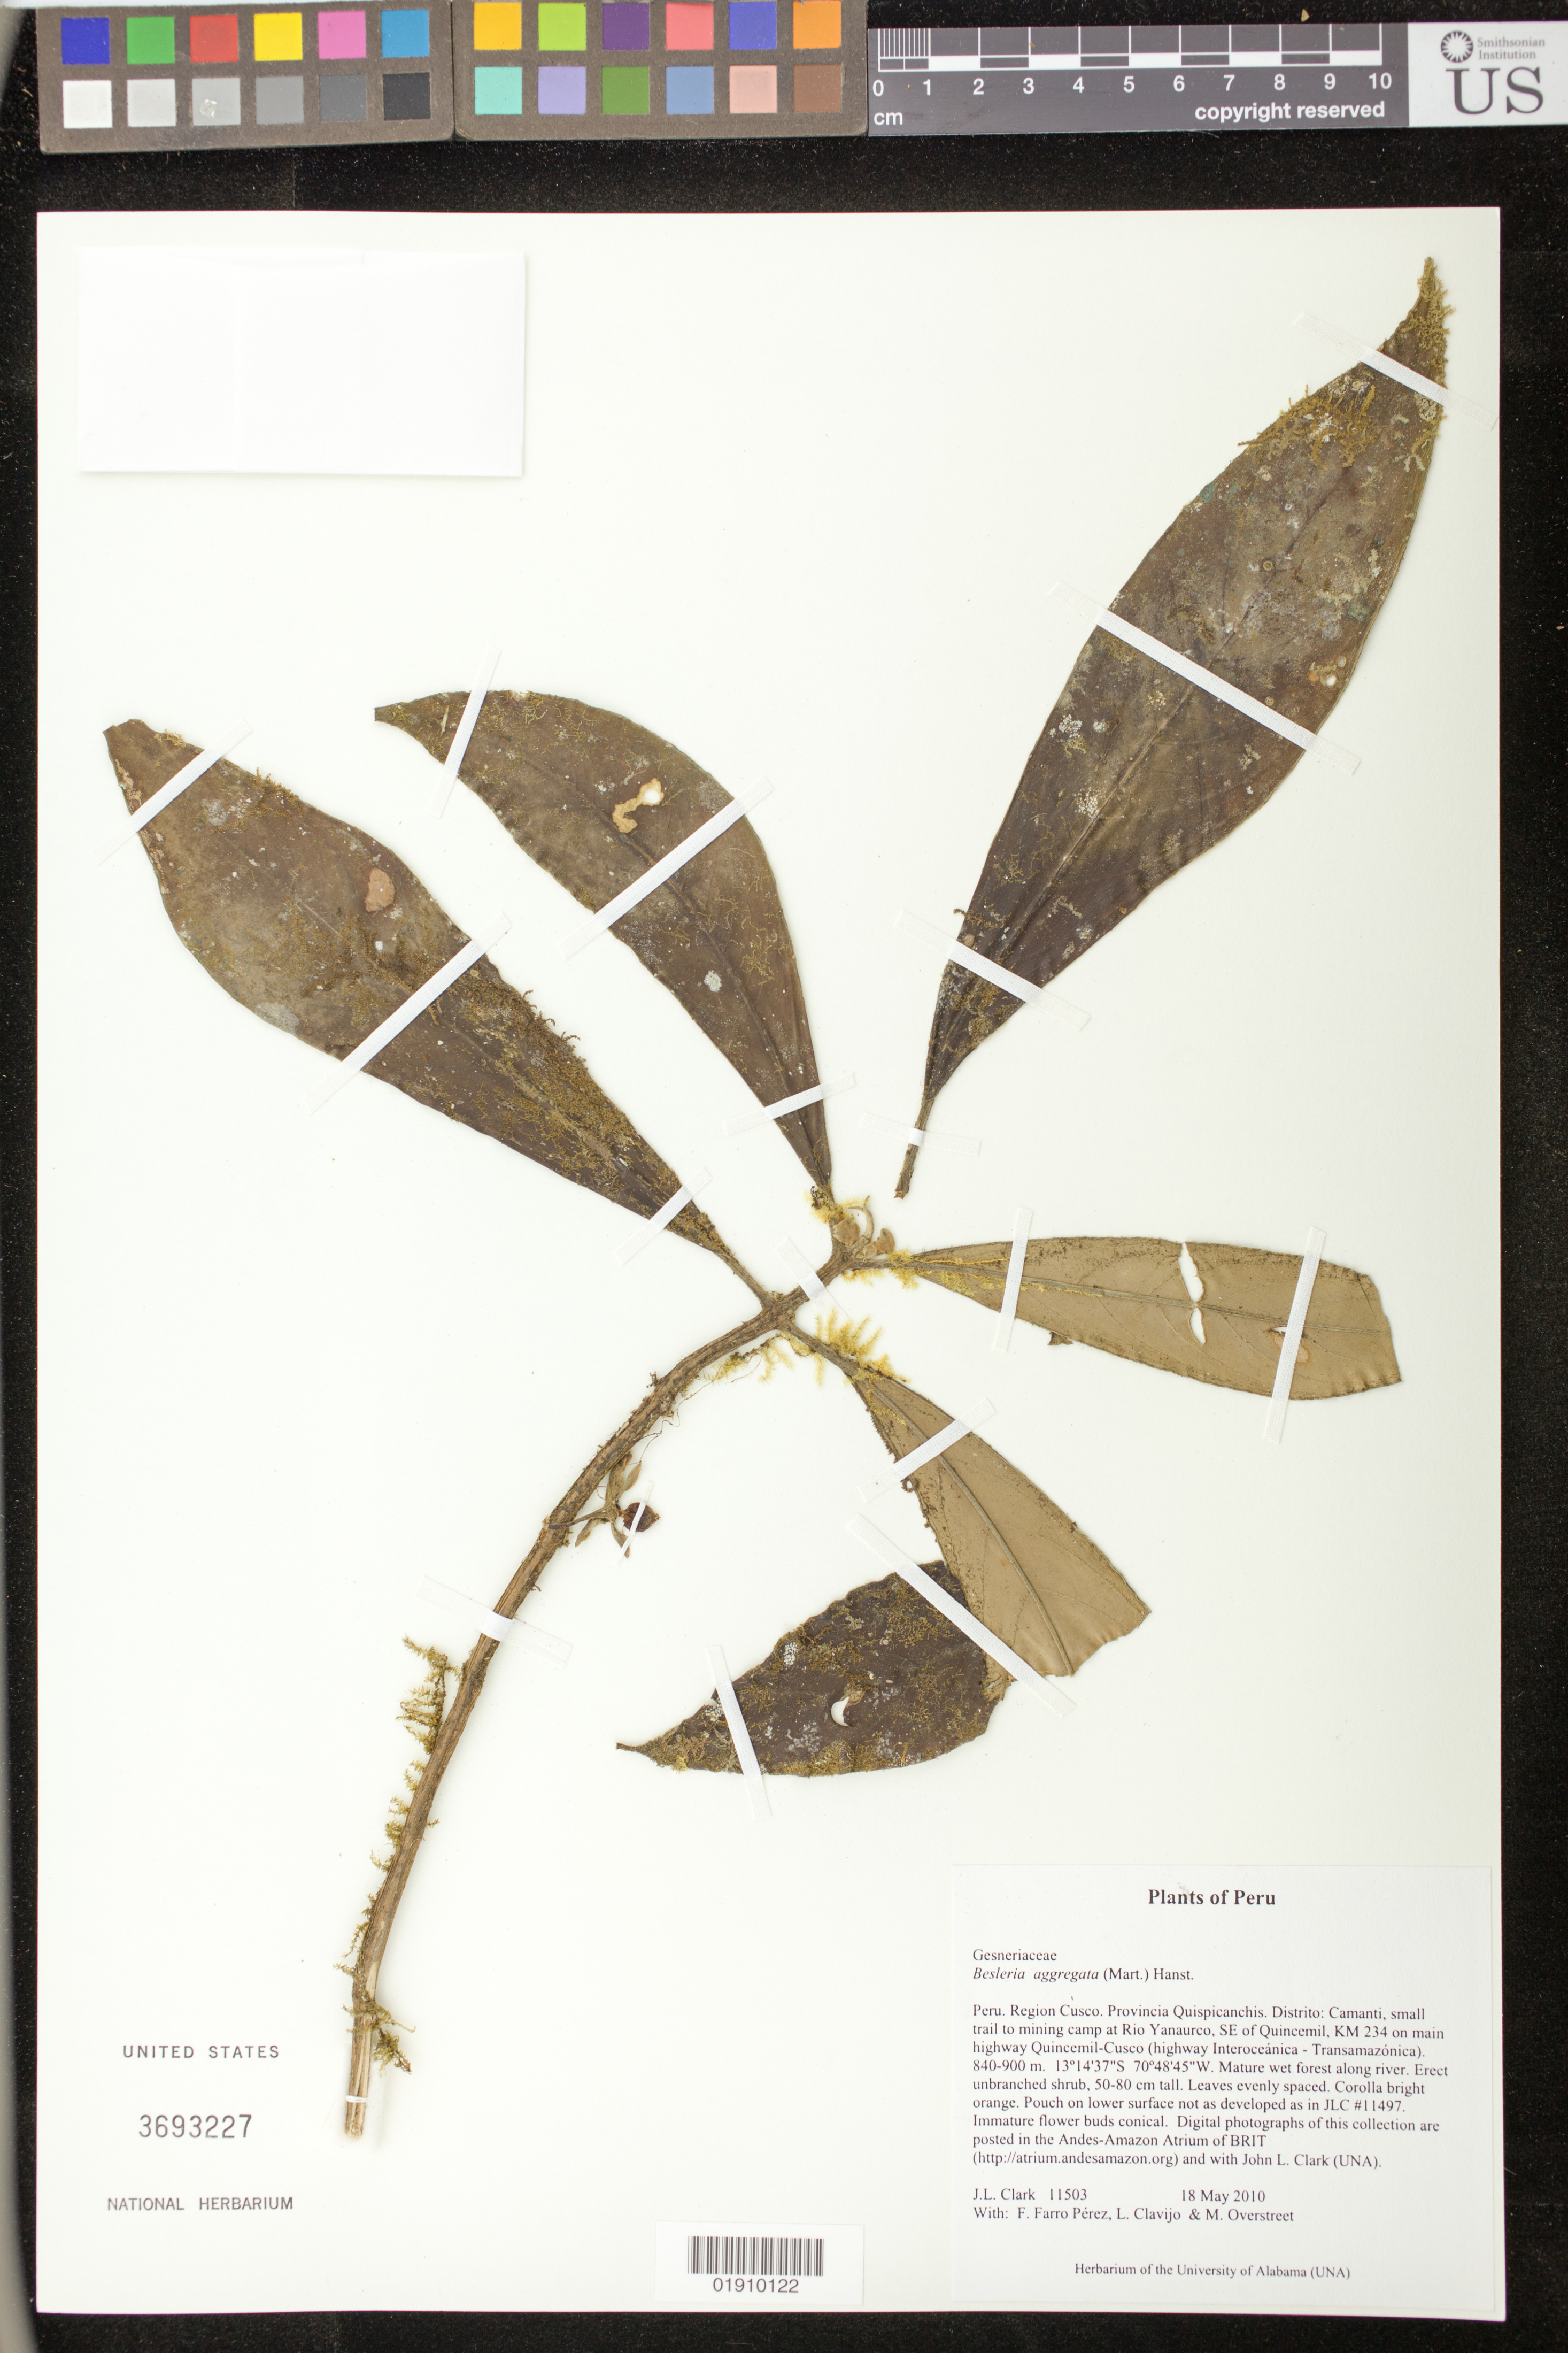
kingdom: Plantae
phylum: Tracheophyta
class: Magnoliopsida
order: Lamiales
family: Gesneriaceae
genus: Besleria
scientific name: Besleria aggregata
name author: (Mart.) Hanst.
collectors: J. L. Clark, F. Farro Pérez, L. Clavijo & M. Overstreet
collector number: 11503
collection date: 2010-05-18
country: Peru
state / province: Cusco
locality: Provincia Quispicanchis. Distrito: Camanti, small trail to mining camp at Rio Yanaurco, SE of Quincemil, KM 234 on main highway Quincemil-Cusco (highway Interoceánica - Transamazónica).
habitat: Mature wet forest along river.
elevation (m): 840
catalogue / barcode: US 3693227